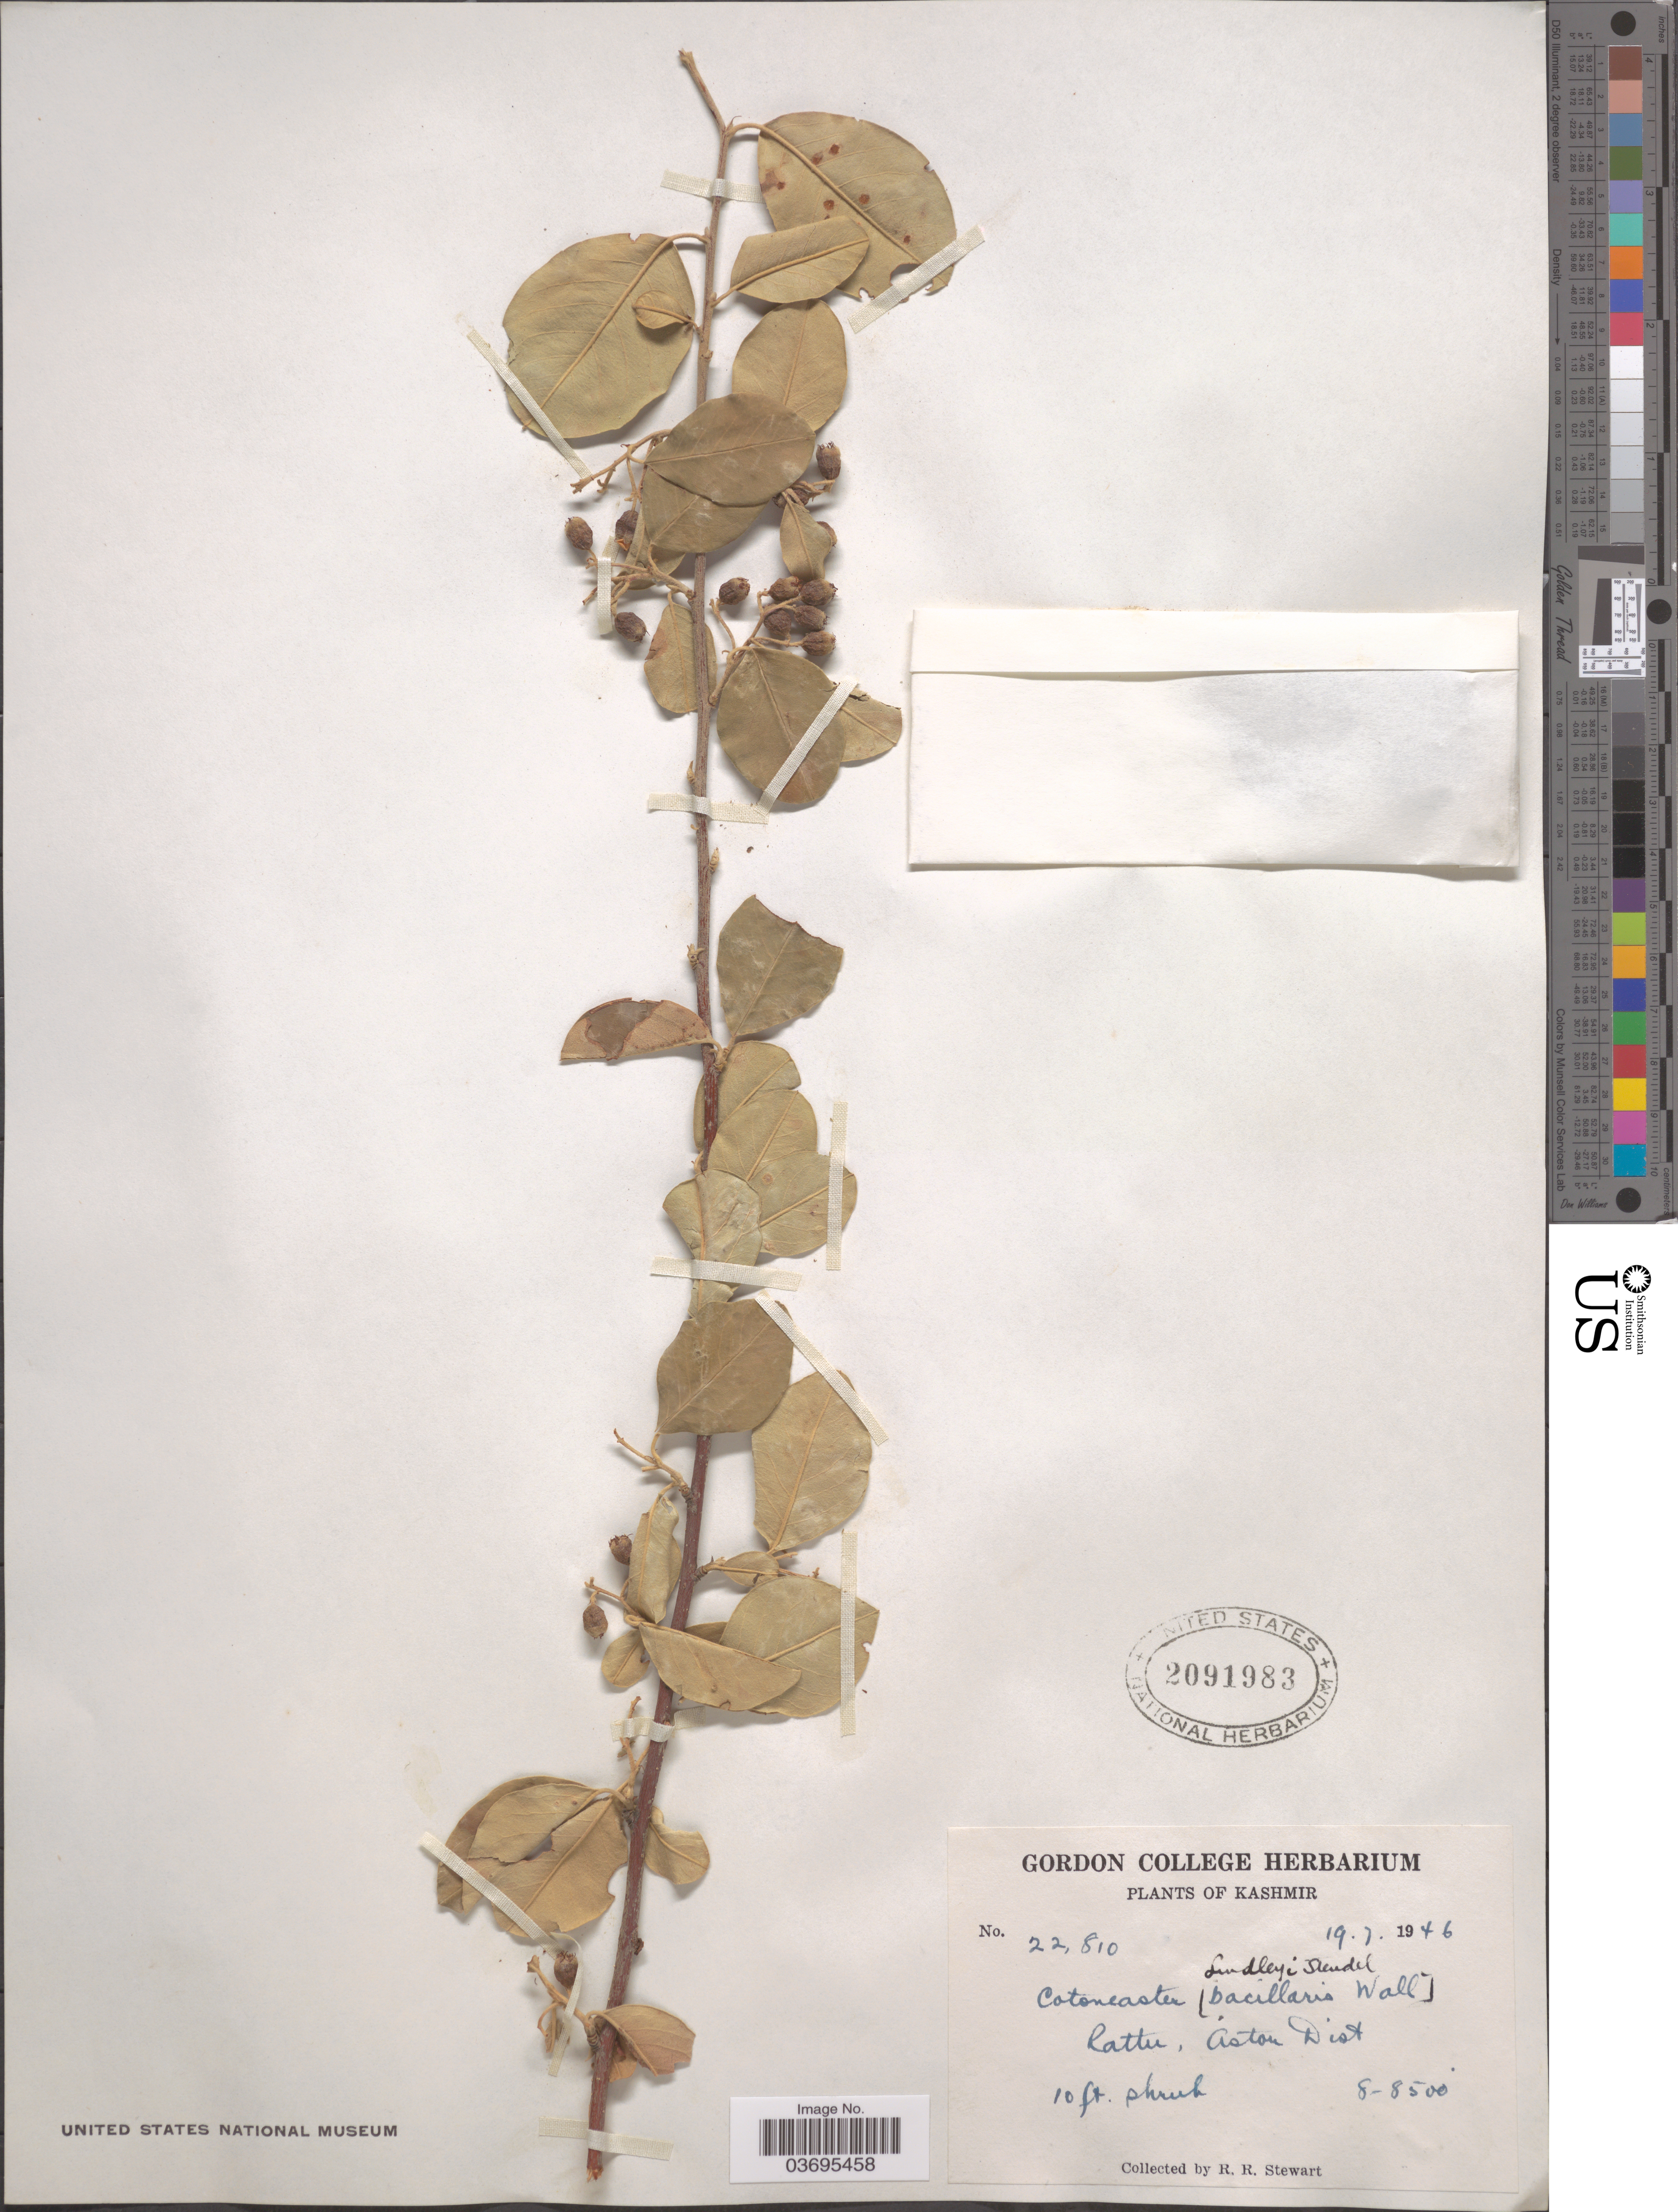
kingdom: Plantae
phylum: Tracheophyta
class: Magnoliopsida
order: Rosales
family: Rosaceae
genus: Cotoneaster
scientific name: Cotoneaster lindleyi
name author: Steud.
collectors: R. Stewart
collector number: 22810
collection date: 1946-07-19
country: India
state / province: Jammu and Kashmir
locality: Kashmir. Rattu, Astor Dist.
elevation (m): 2438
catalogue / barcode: US 2091983